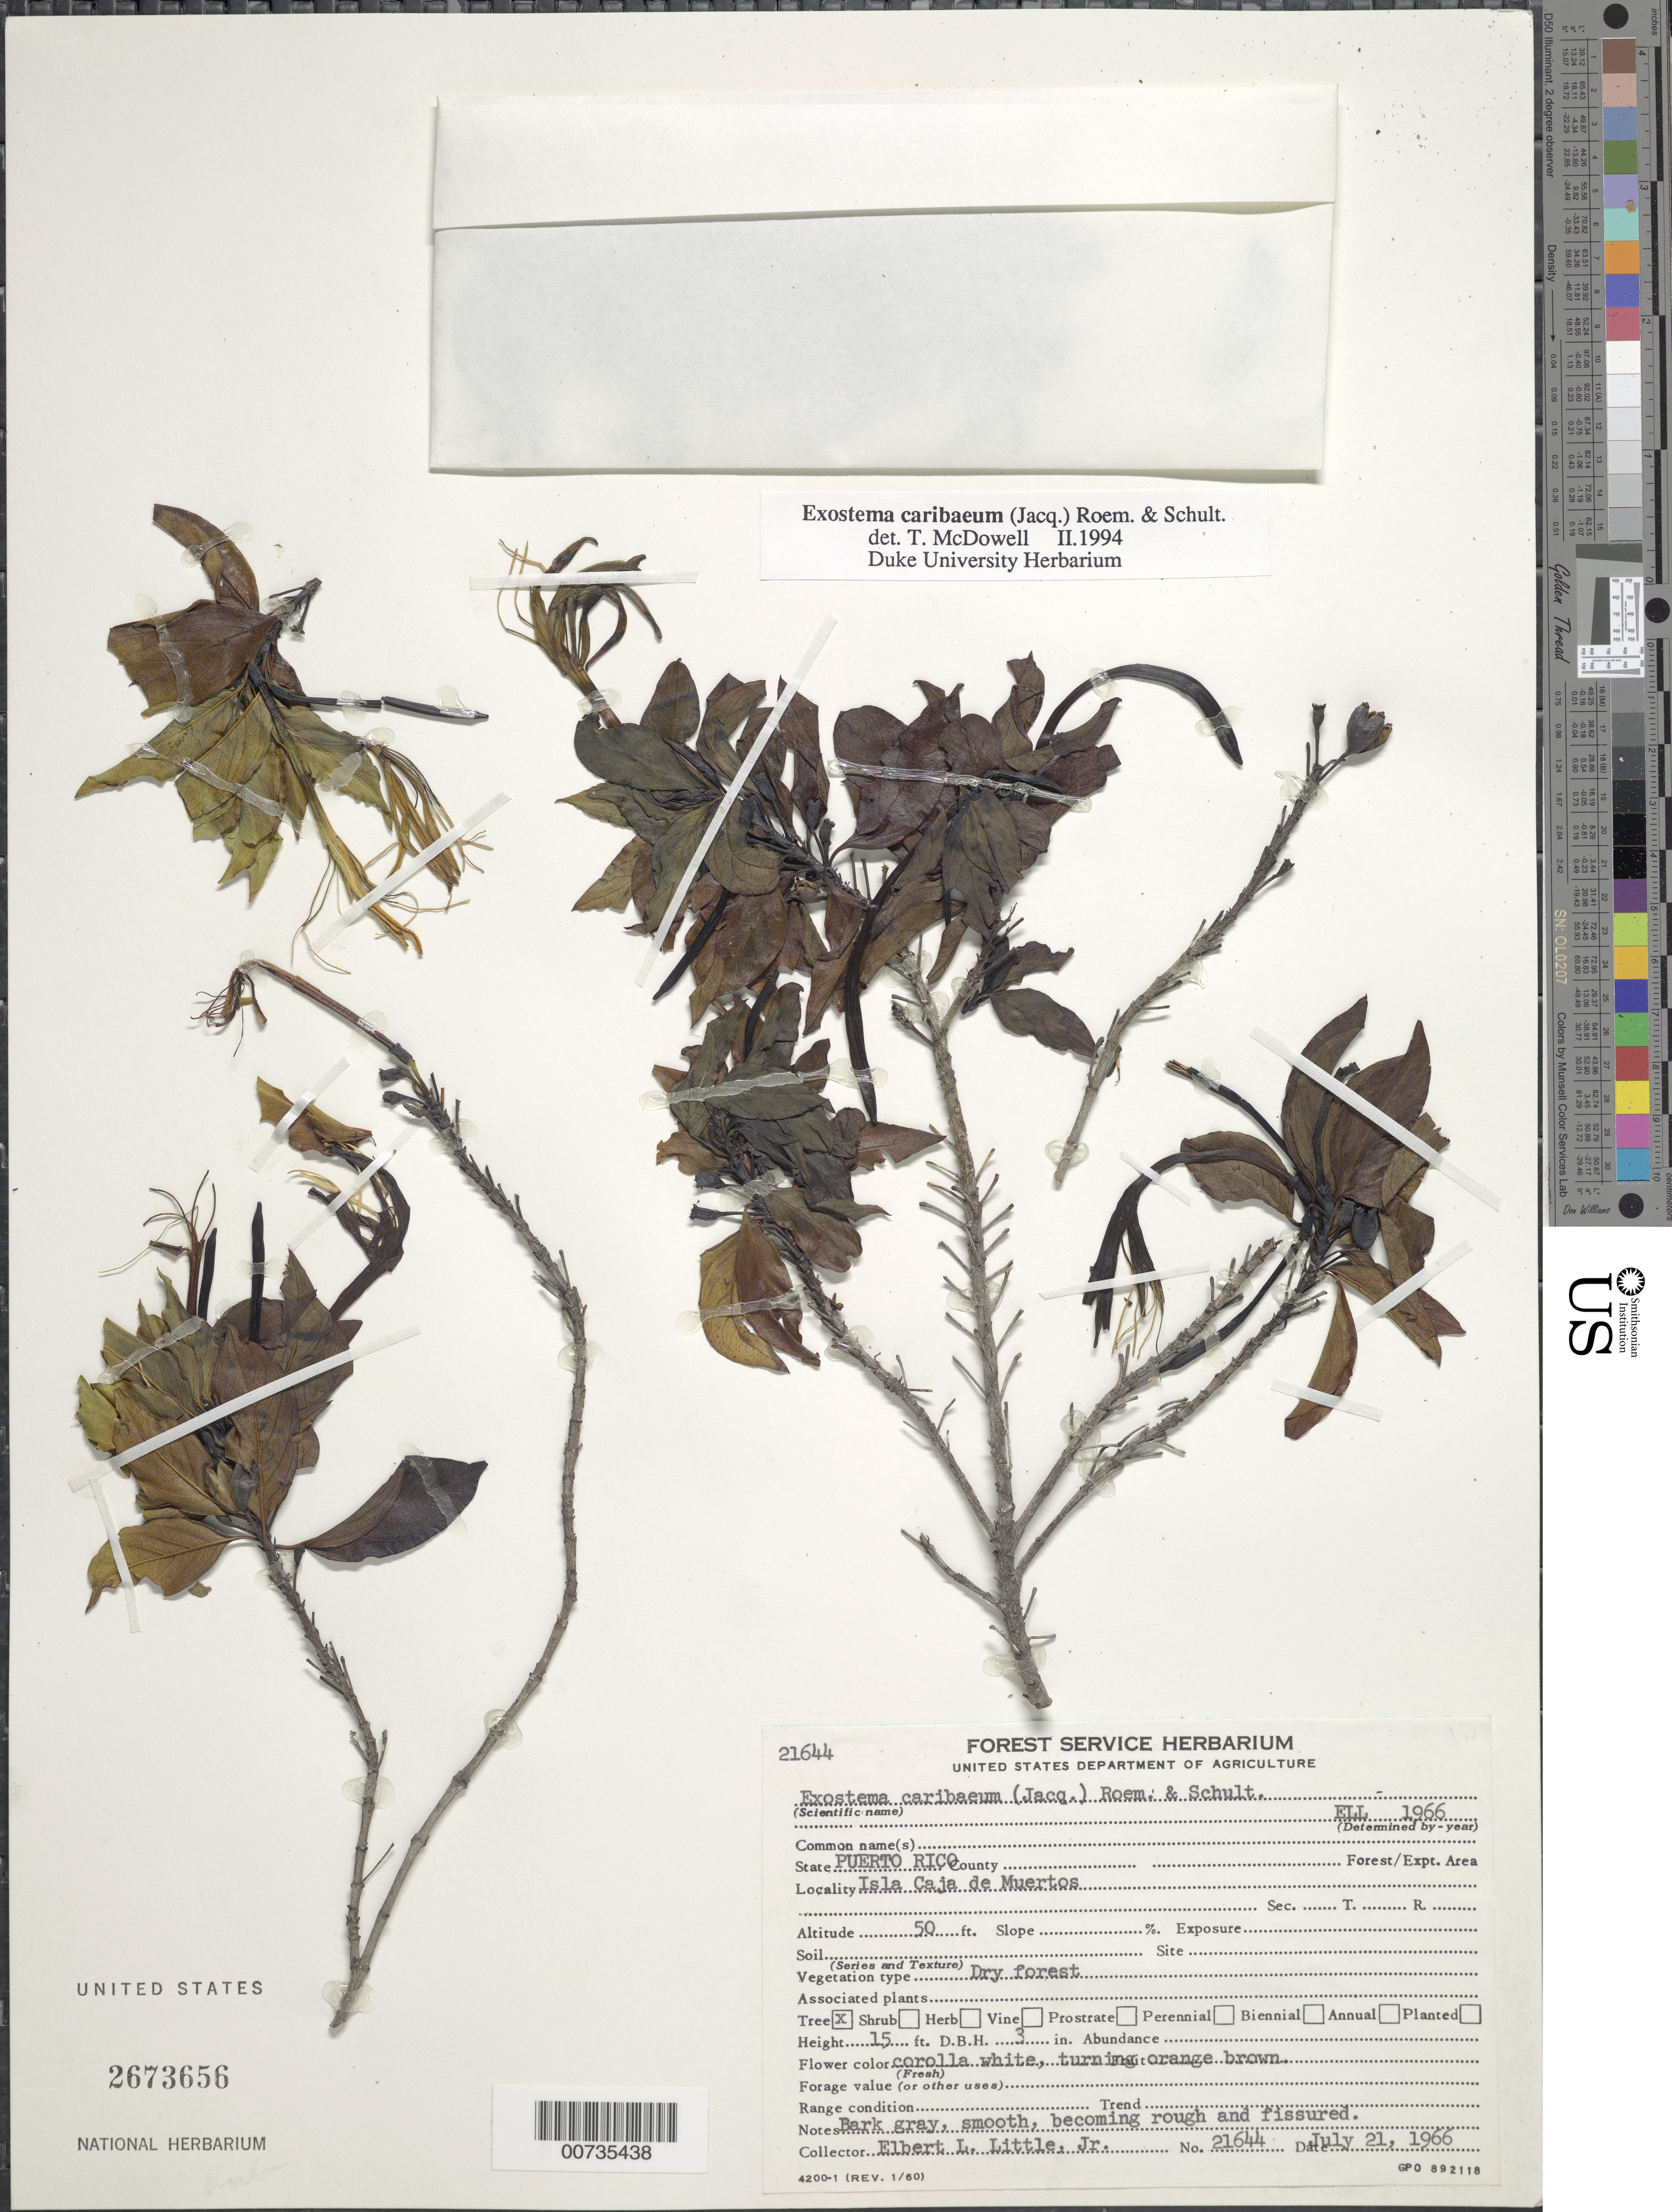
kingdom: Plantae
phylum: Tracheophyta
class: Magnoliopsida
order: Gentianales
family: Rubiaceae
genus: Exostema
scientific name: Exostema caribaeum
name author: (Jacq.) Roem. & Schult.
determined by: McDowell, T.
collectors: E. L. Little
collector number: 21644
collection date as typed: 21 Jul 1966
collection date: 1966-07-21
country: Puerto Rico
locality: Caja de Muertos Island.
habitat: Dry forest.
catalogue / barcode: US 2673656